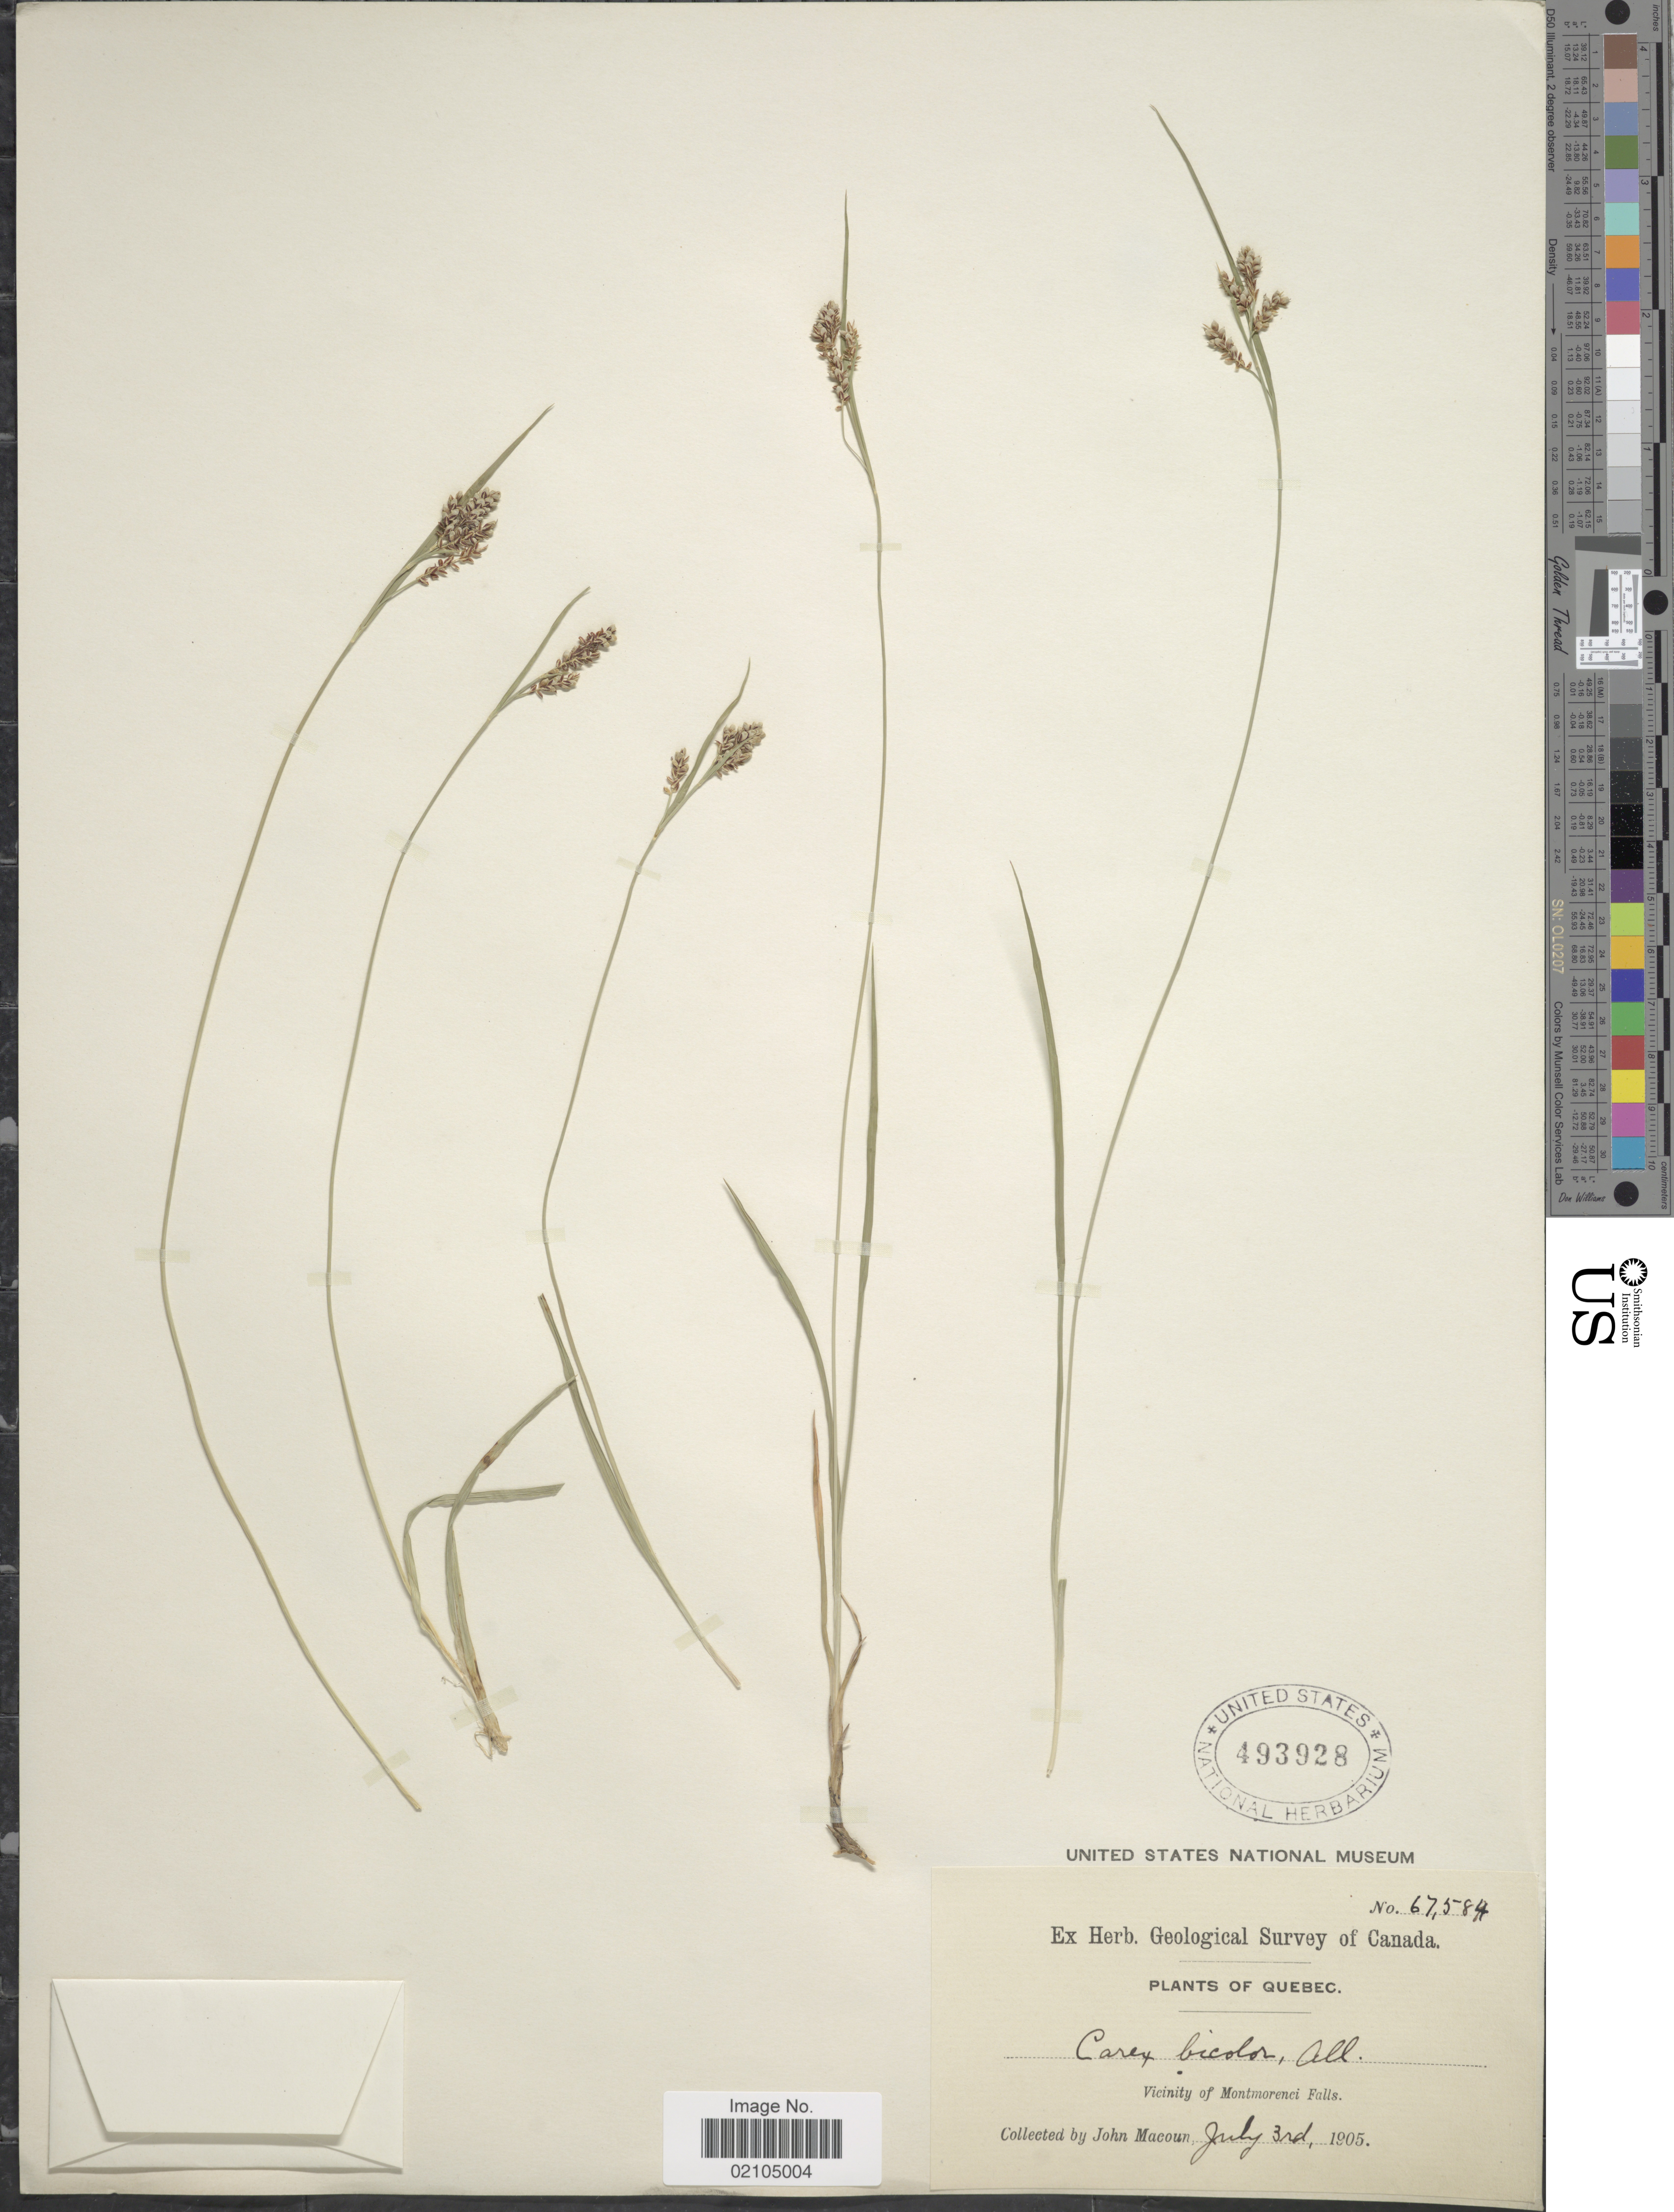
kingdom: Plantae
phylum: Tracheophyta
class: Liliopsida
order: Poales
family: Cyperaceae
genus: Carex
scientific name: Carex bicolor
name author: Bellardi ex All.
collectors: J. Macoun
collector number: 67584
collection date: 1905-07-03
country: Canada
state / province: Quebec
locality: Vicinity of Montmorenci Falls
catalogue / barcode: US 493928